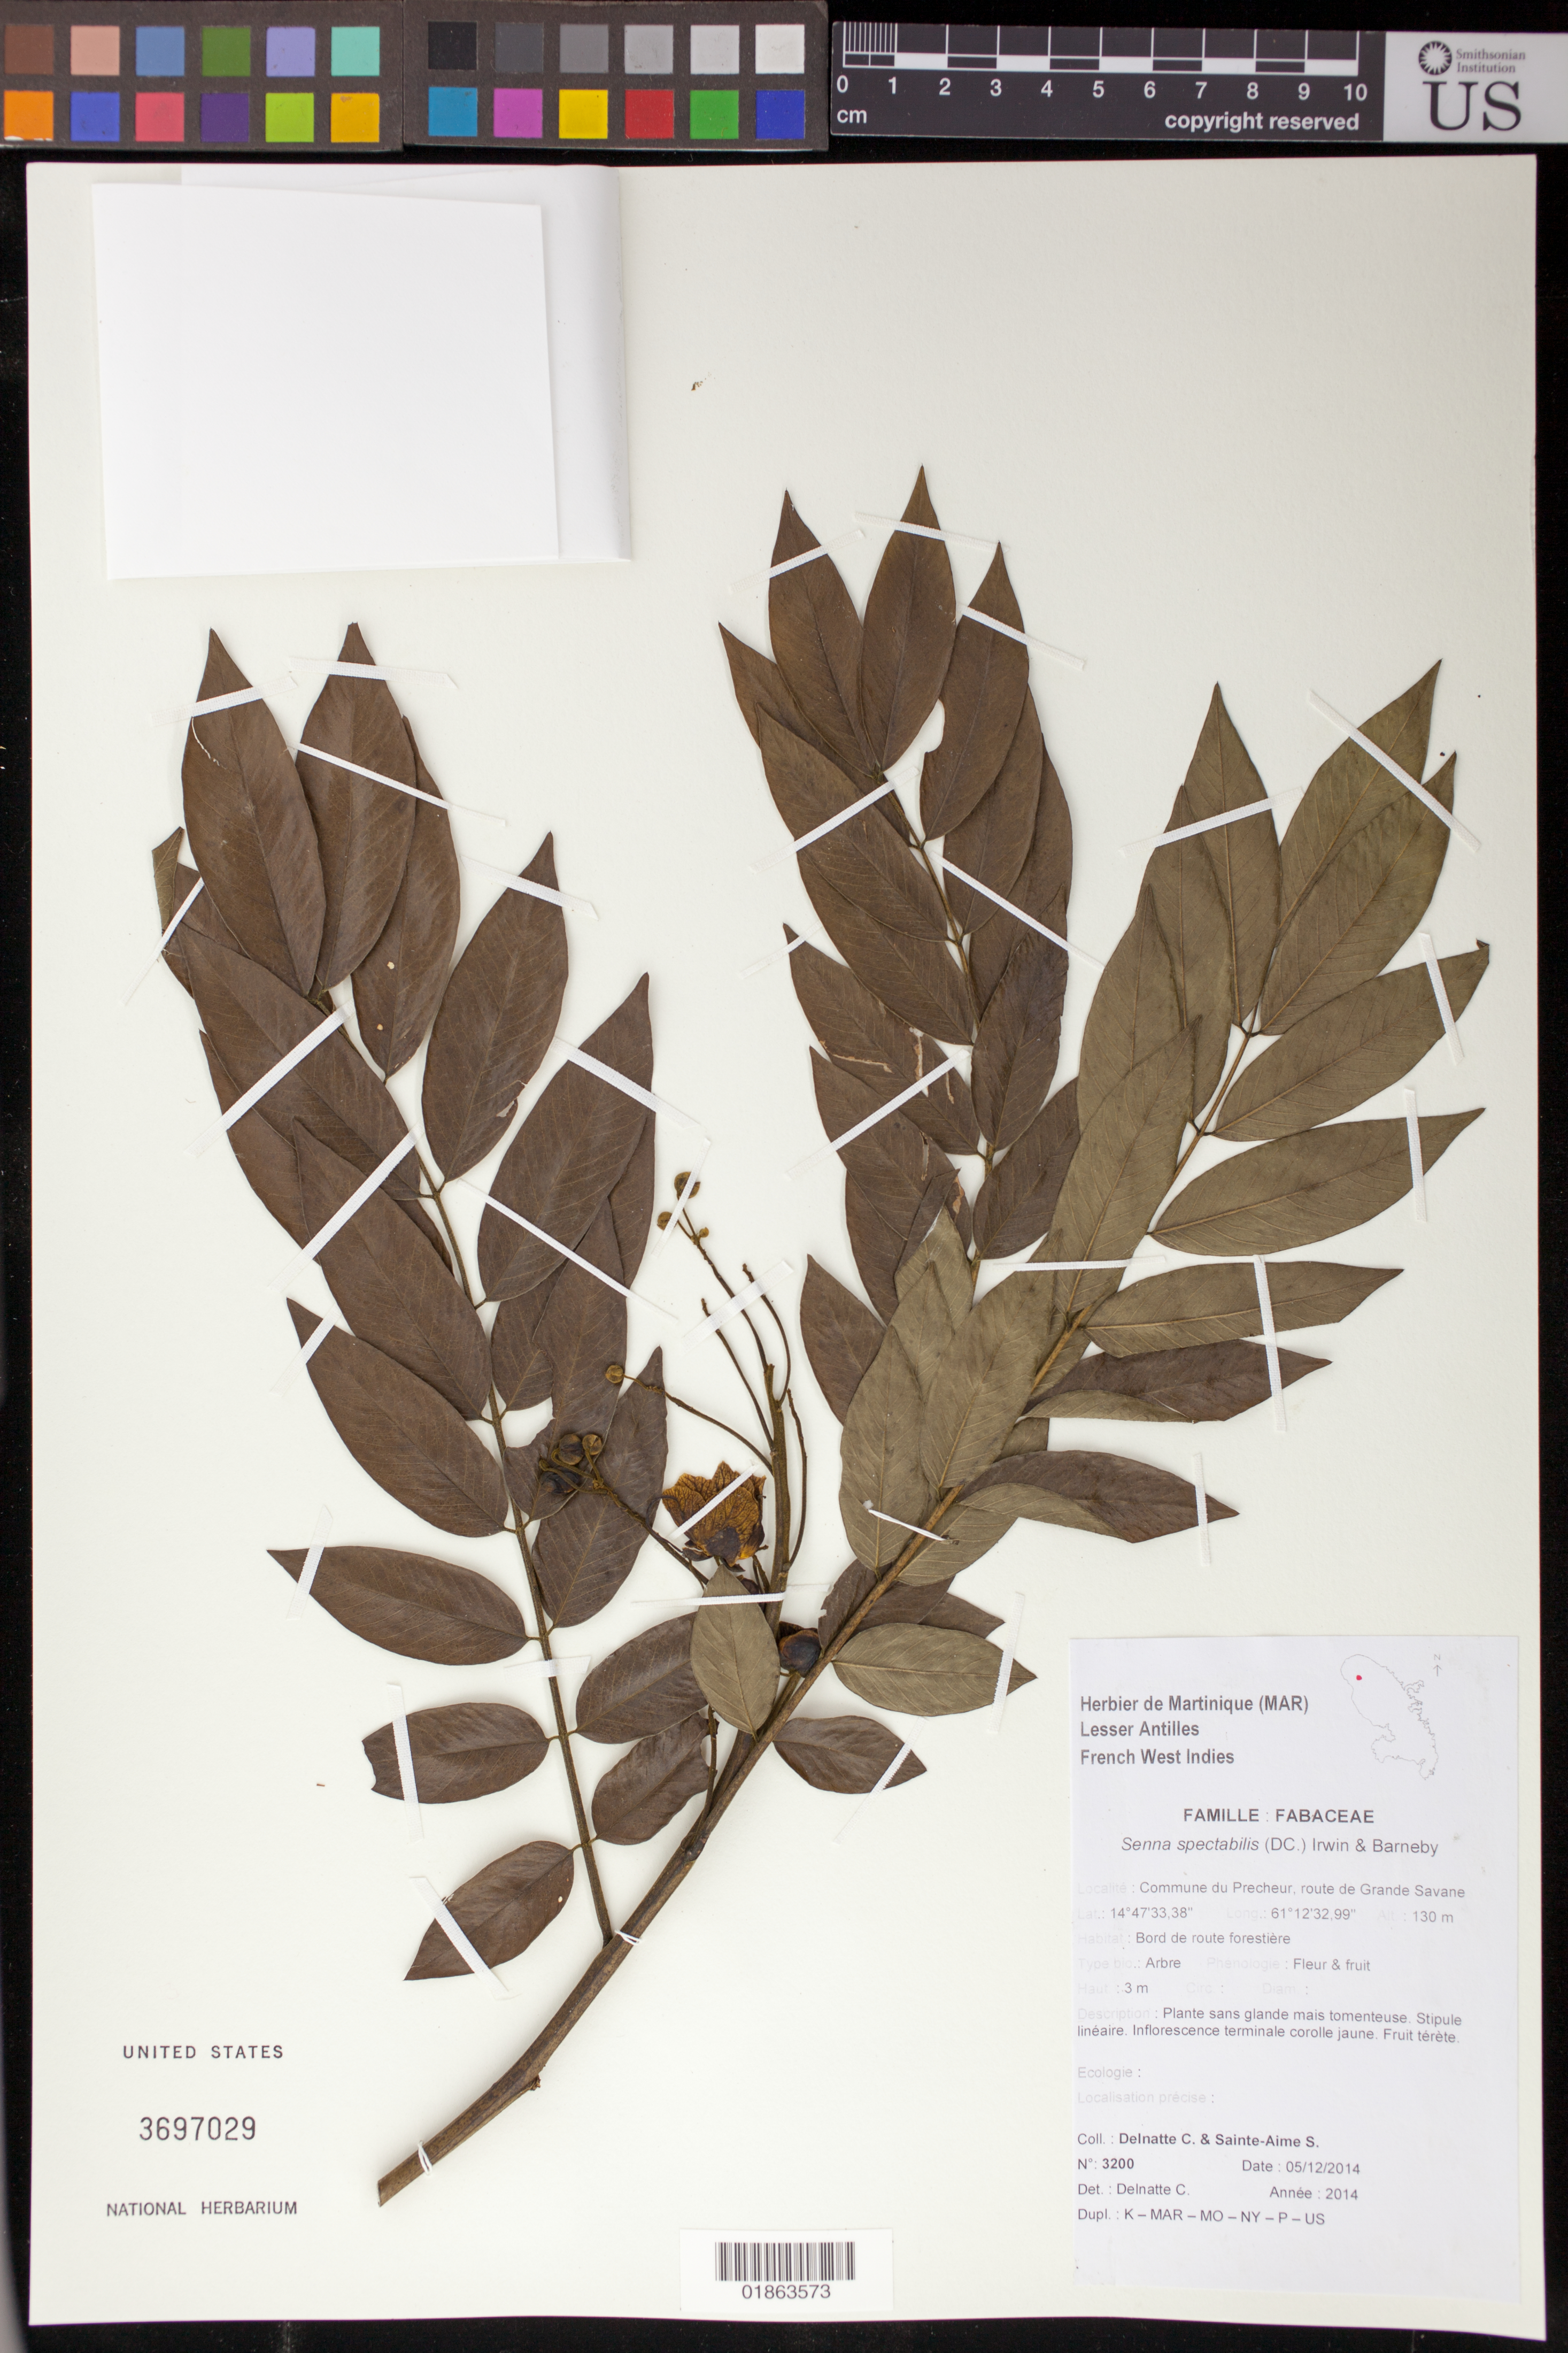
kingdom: Plantae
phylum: Tracheophyta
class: Magnoliopsida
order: Fabales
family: Fabaceae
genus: Senna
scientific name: Senna spectabilis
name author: (DC.) H.S. Irwin & Barneby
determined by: Delnatte, C.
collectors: C. Delnatte & S. Saint-Aime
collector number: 3200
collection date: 2014-12-05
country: Martinique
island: Martinique I.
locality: Commune du Precheur, Grande Savane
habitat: Borde de route forestière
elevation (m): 130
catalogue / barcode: US 3697029